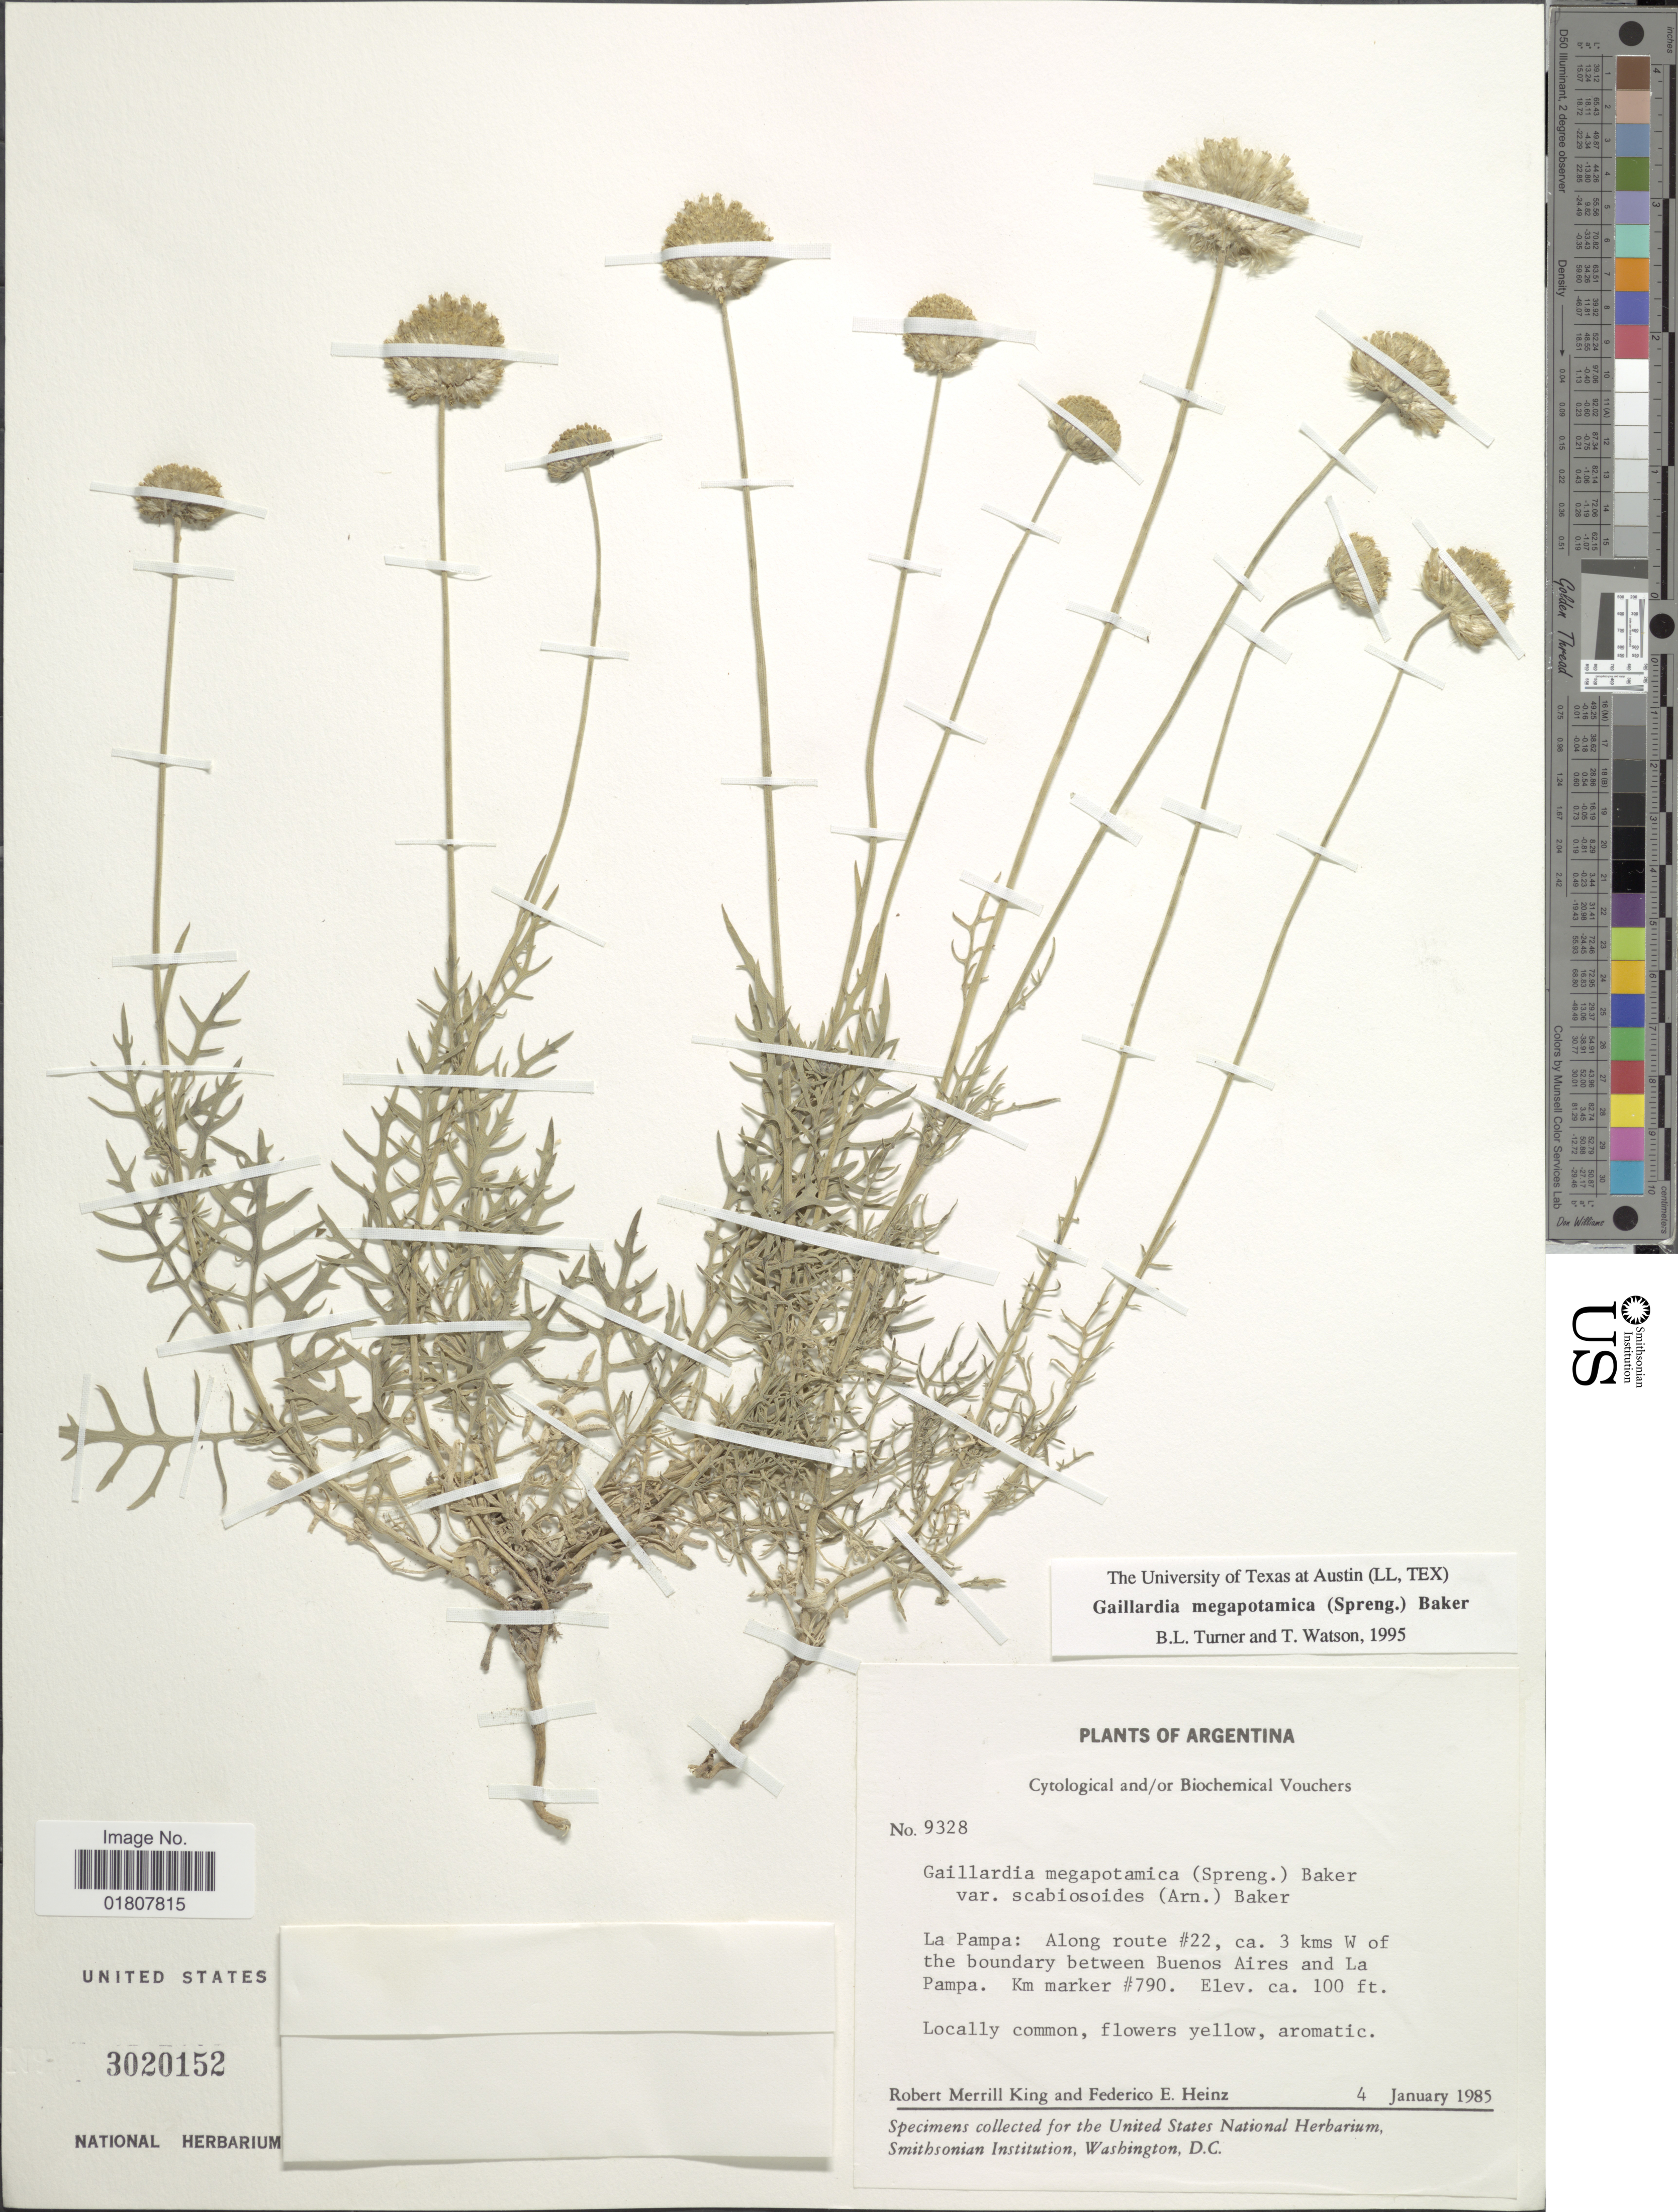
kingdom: Plantae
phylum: Tracheophyta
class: Magnoliopsida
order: Asterales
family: Asteraceae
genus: Gaillardia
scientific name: Gaillardia megapotamica var. radiata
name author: Baker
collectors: R. M. King & F. Heinz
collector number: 9328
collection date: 1985-01-04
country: Argentina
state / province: La Pampa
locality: Along route #22, ca 3 kms W of the boundary between Buenos Aires and La Pampa, Km marker #790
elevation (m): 30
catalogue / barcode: US 3020152